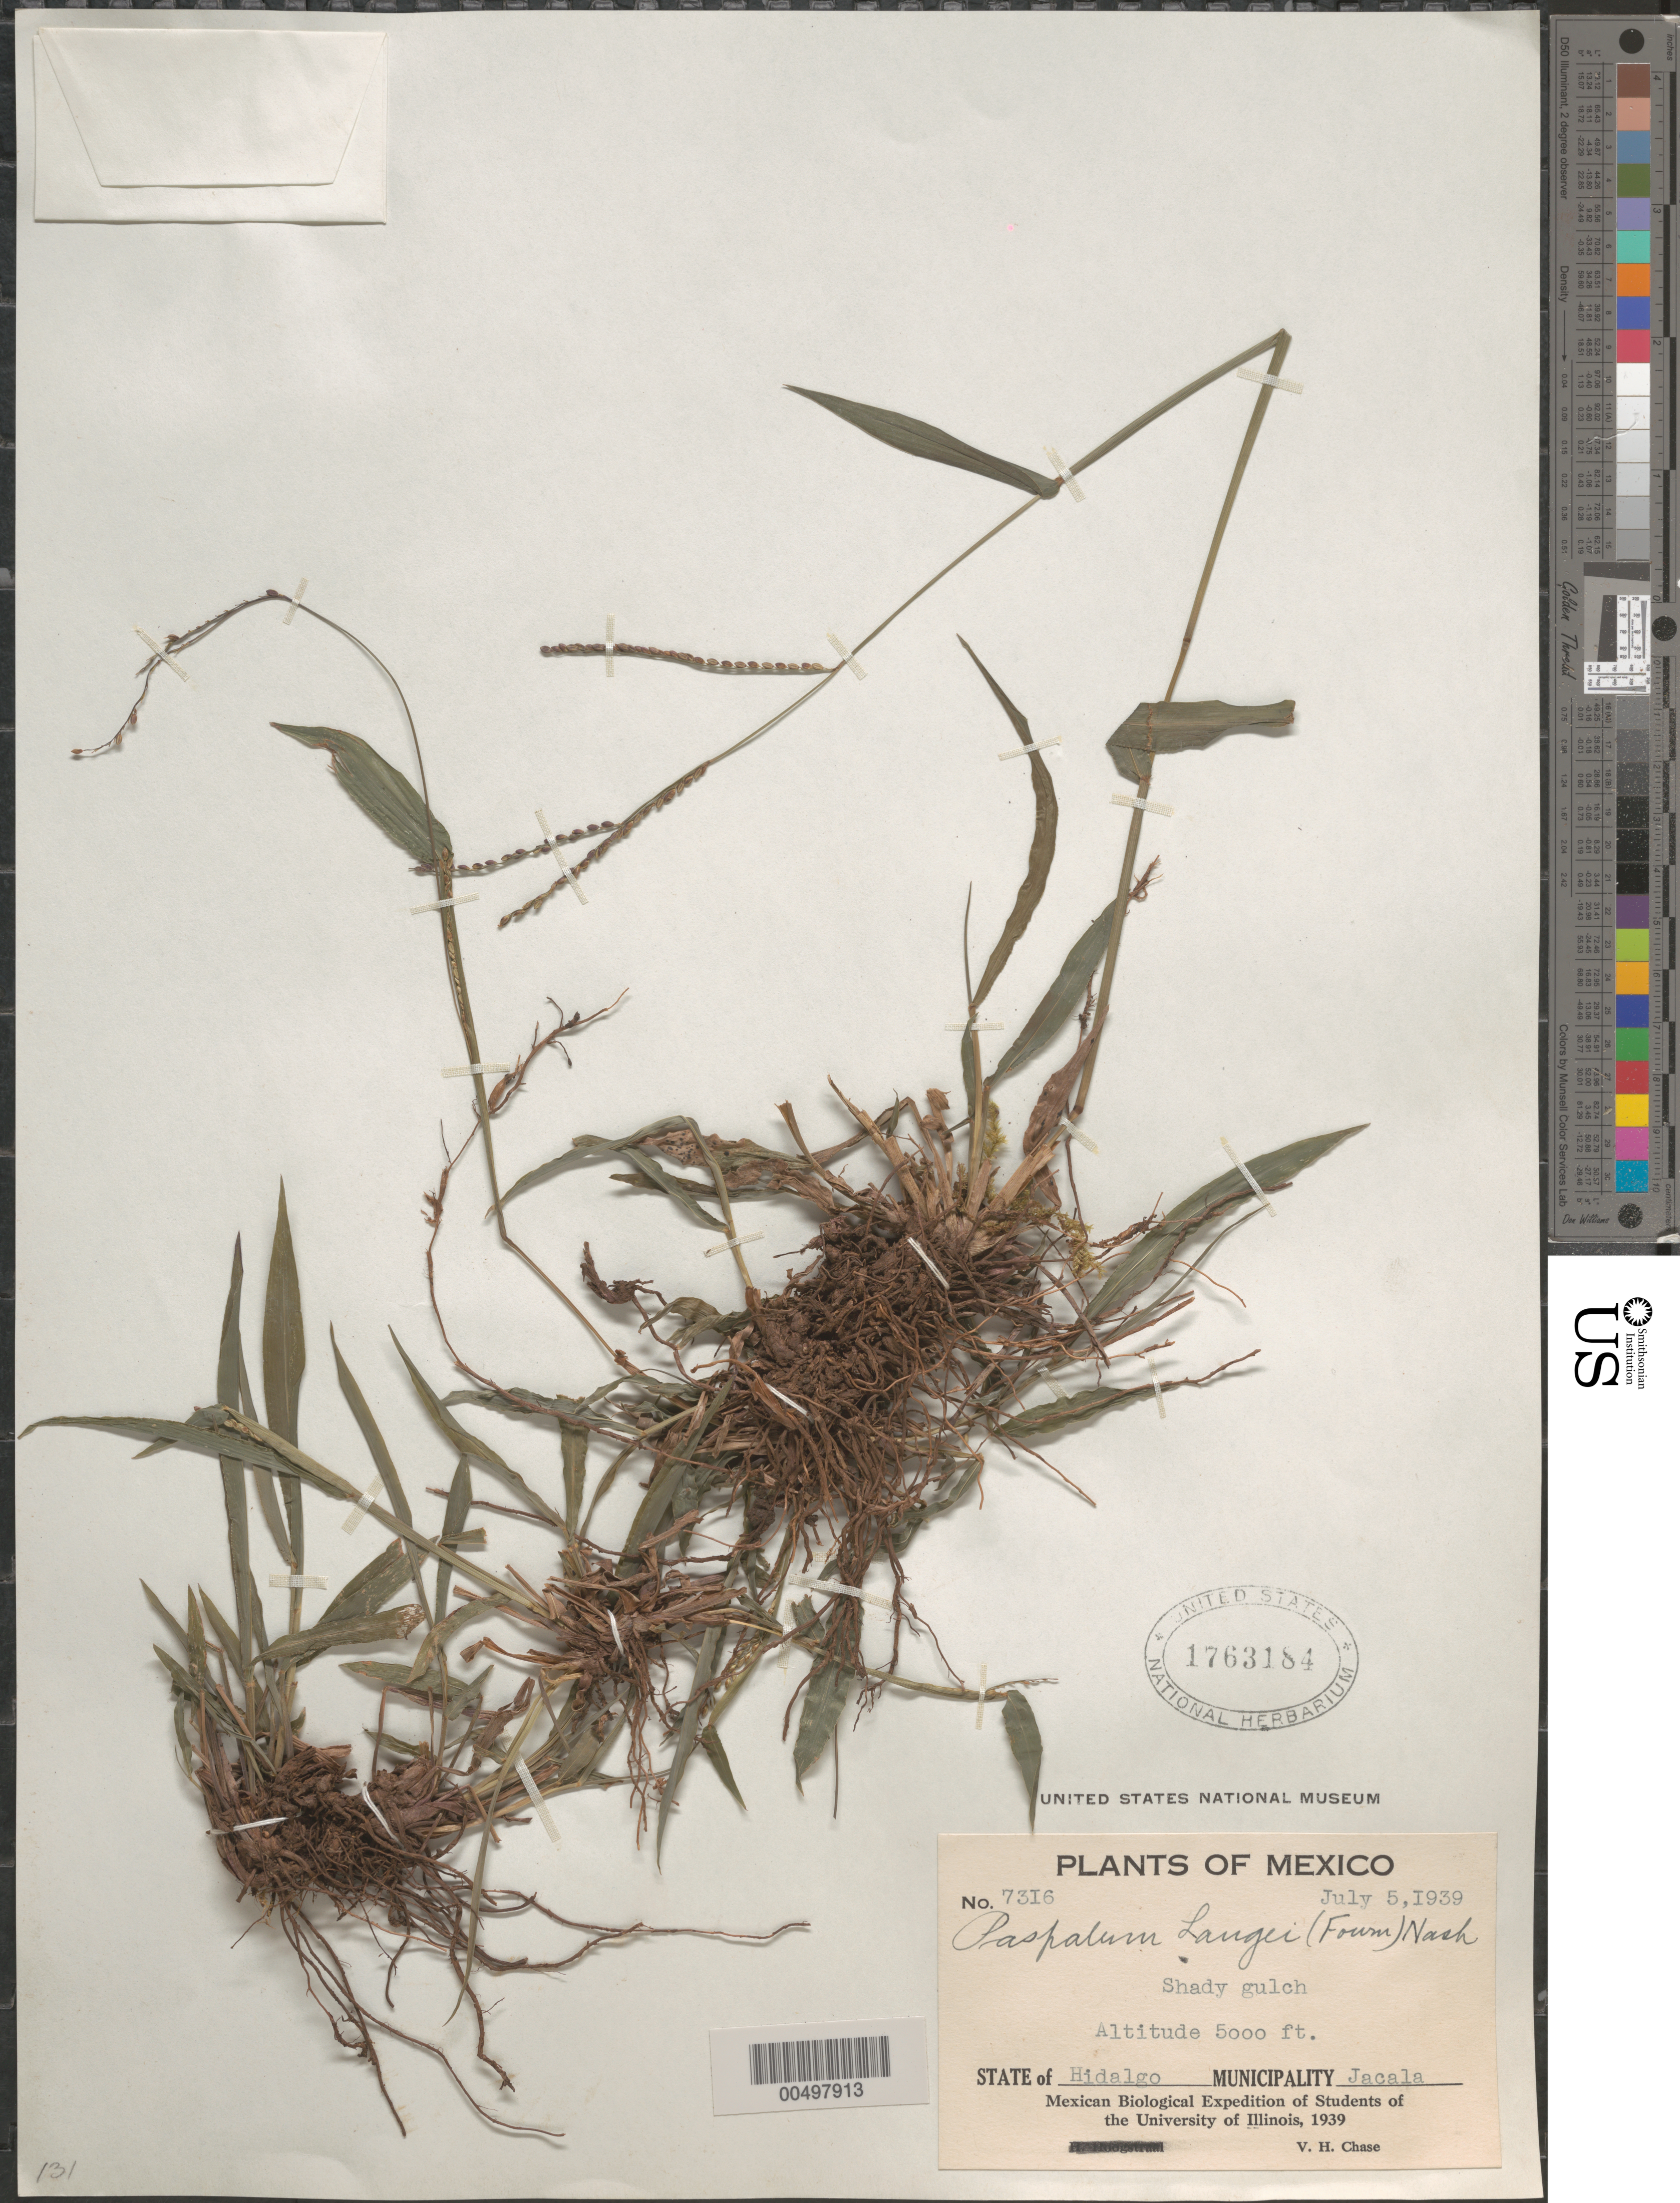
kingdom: Plantae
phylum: Tracheophyta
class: Liliopsida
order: Poales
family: Poaceae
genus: Paspalum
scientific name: Paspalum langei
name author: (E. Fourn.) Nash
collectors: V. H. Chase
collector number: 7316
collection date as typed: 5 Jul 1939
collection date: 1939-07-05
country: Mexico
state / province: Hidalgo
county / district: Jacala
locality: Jacala Mun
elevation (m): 1524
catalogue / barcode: US 1763184